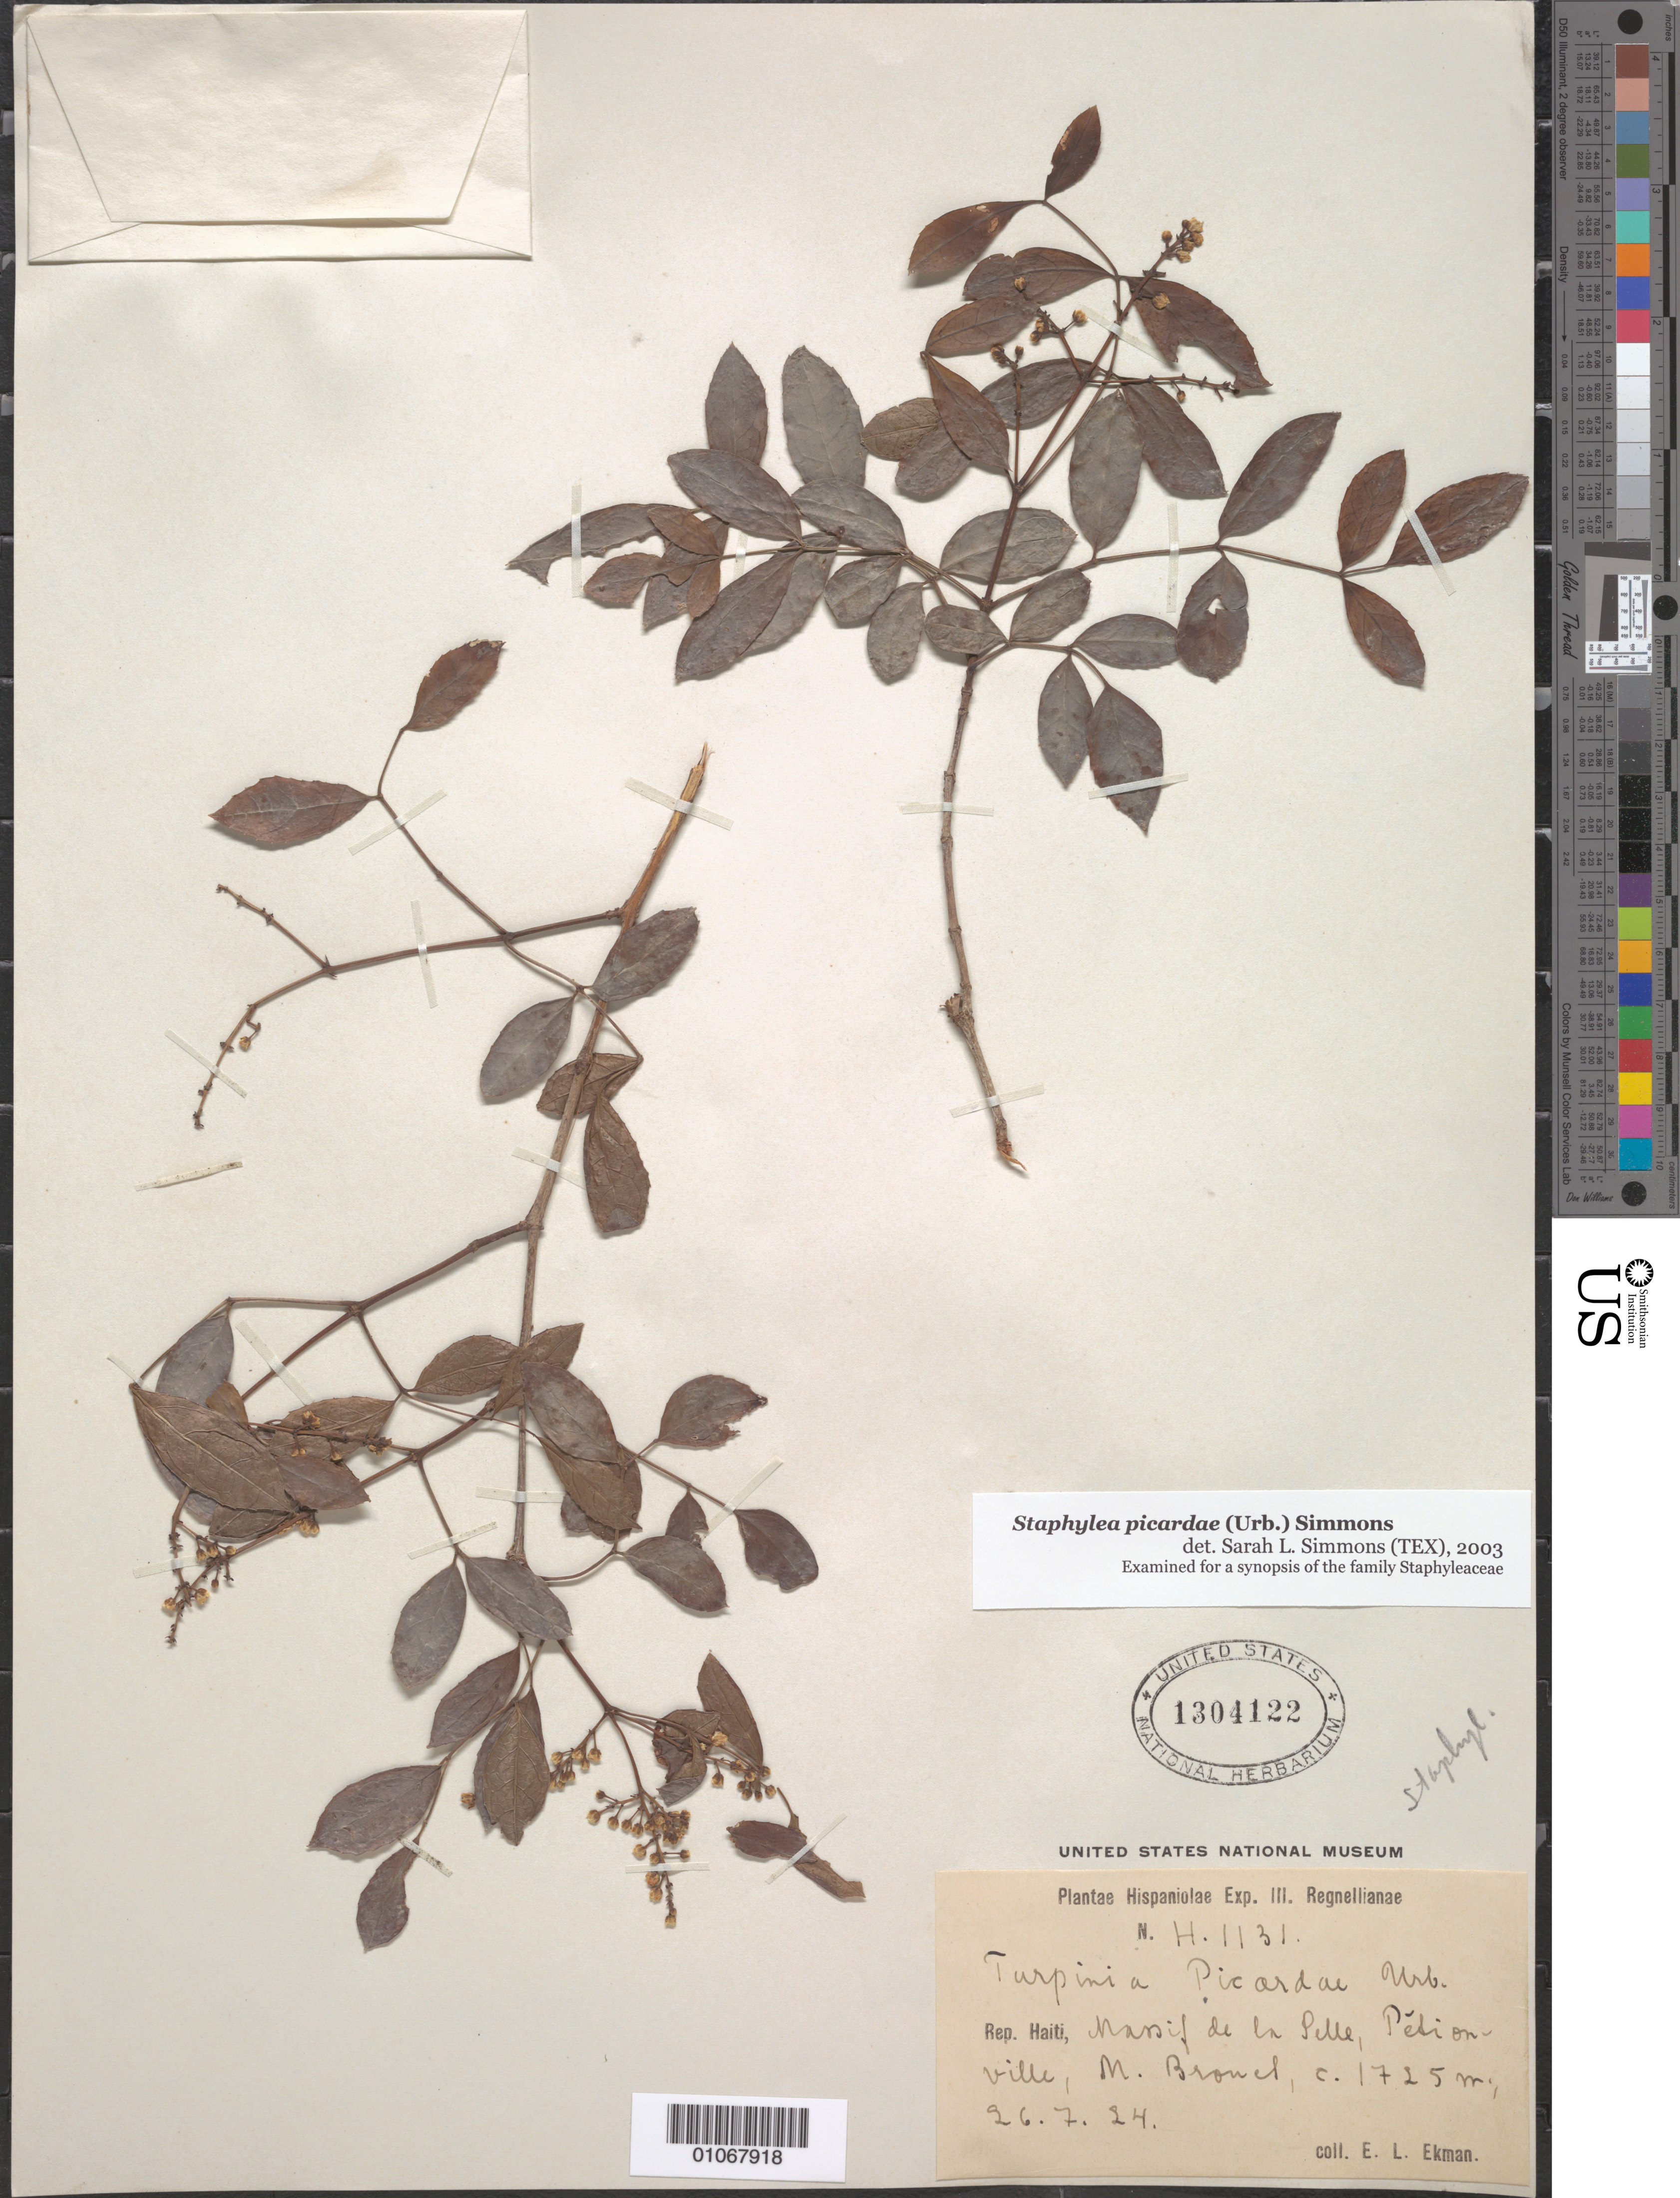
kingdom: Plantae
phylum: Tracheophyta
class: Magnoliopsida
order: Crossosomatales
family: Staphyleaceae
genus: Turpinia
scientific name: Turpinia picardae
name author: Urb.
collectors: E. L. Ekman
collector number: H 1131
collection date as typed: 26 Jul 1924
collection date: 1924-07-26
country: Haiti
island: Hispaniola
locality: Massif de la Pelle, Pedionville, M. Browel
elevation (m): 1725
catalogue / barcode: US 1304122